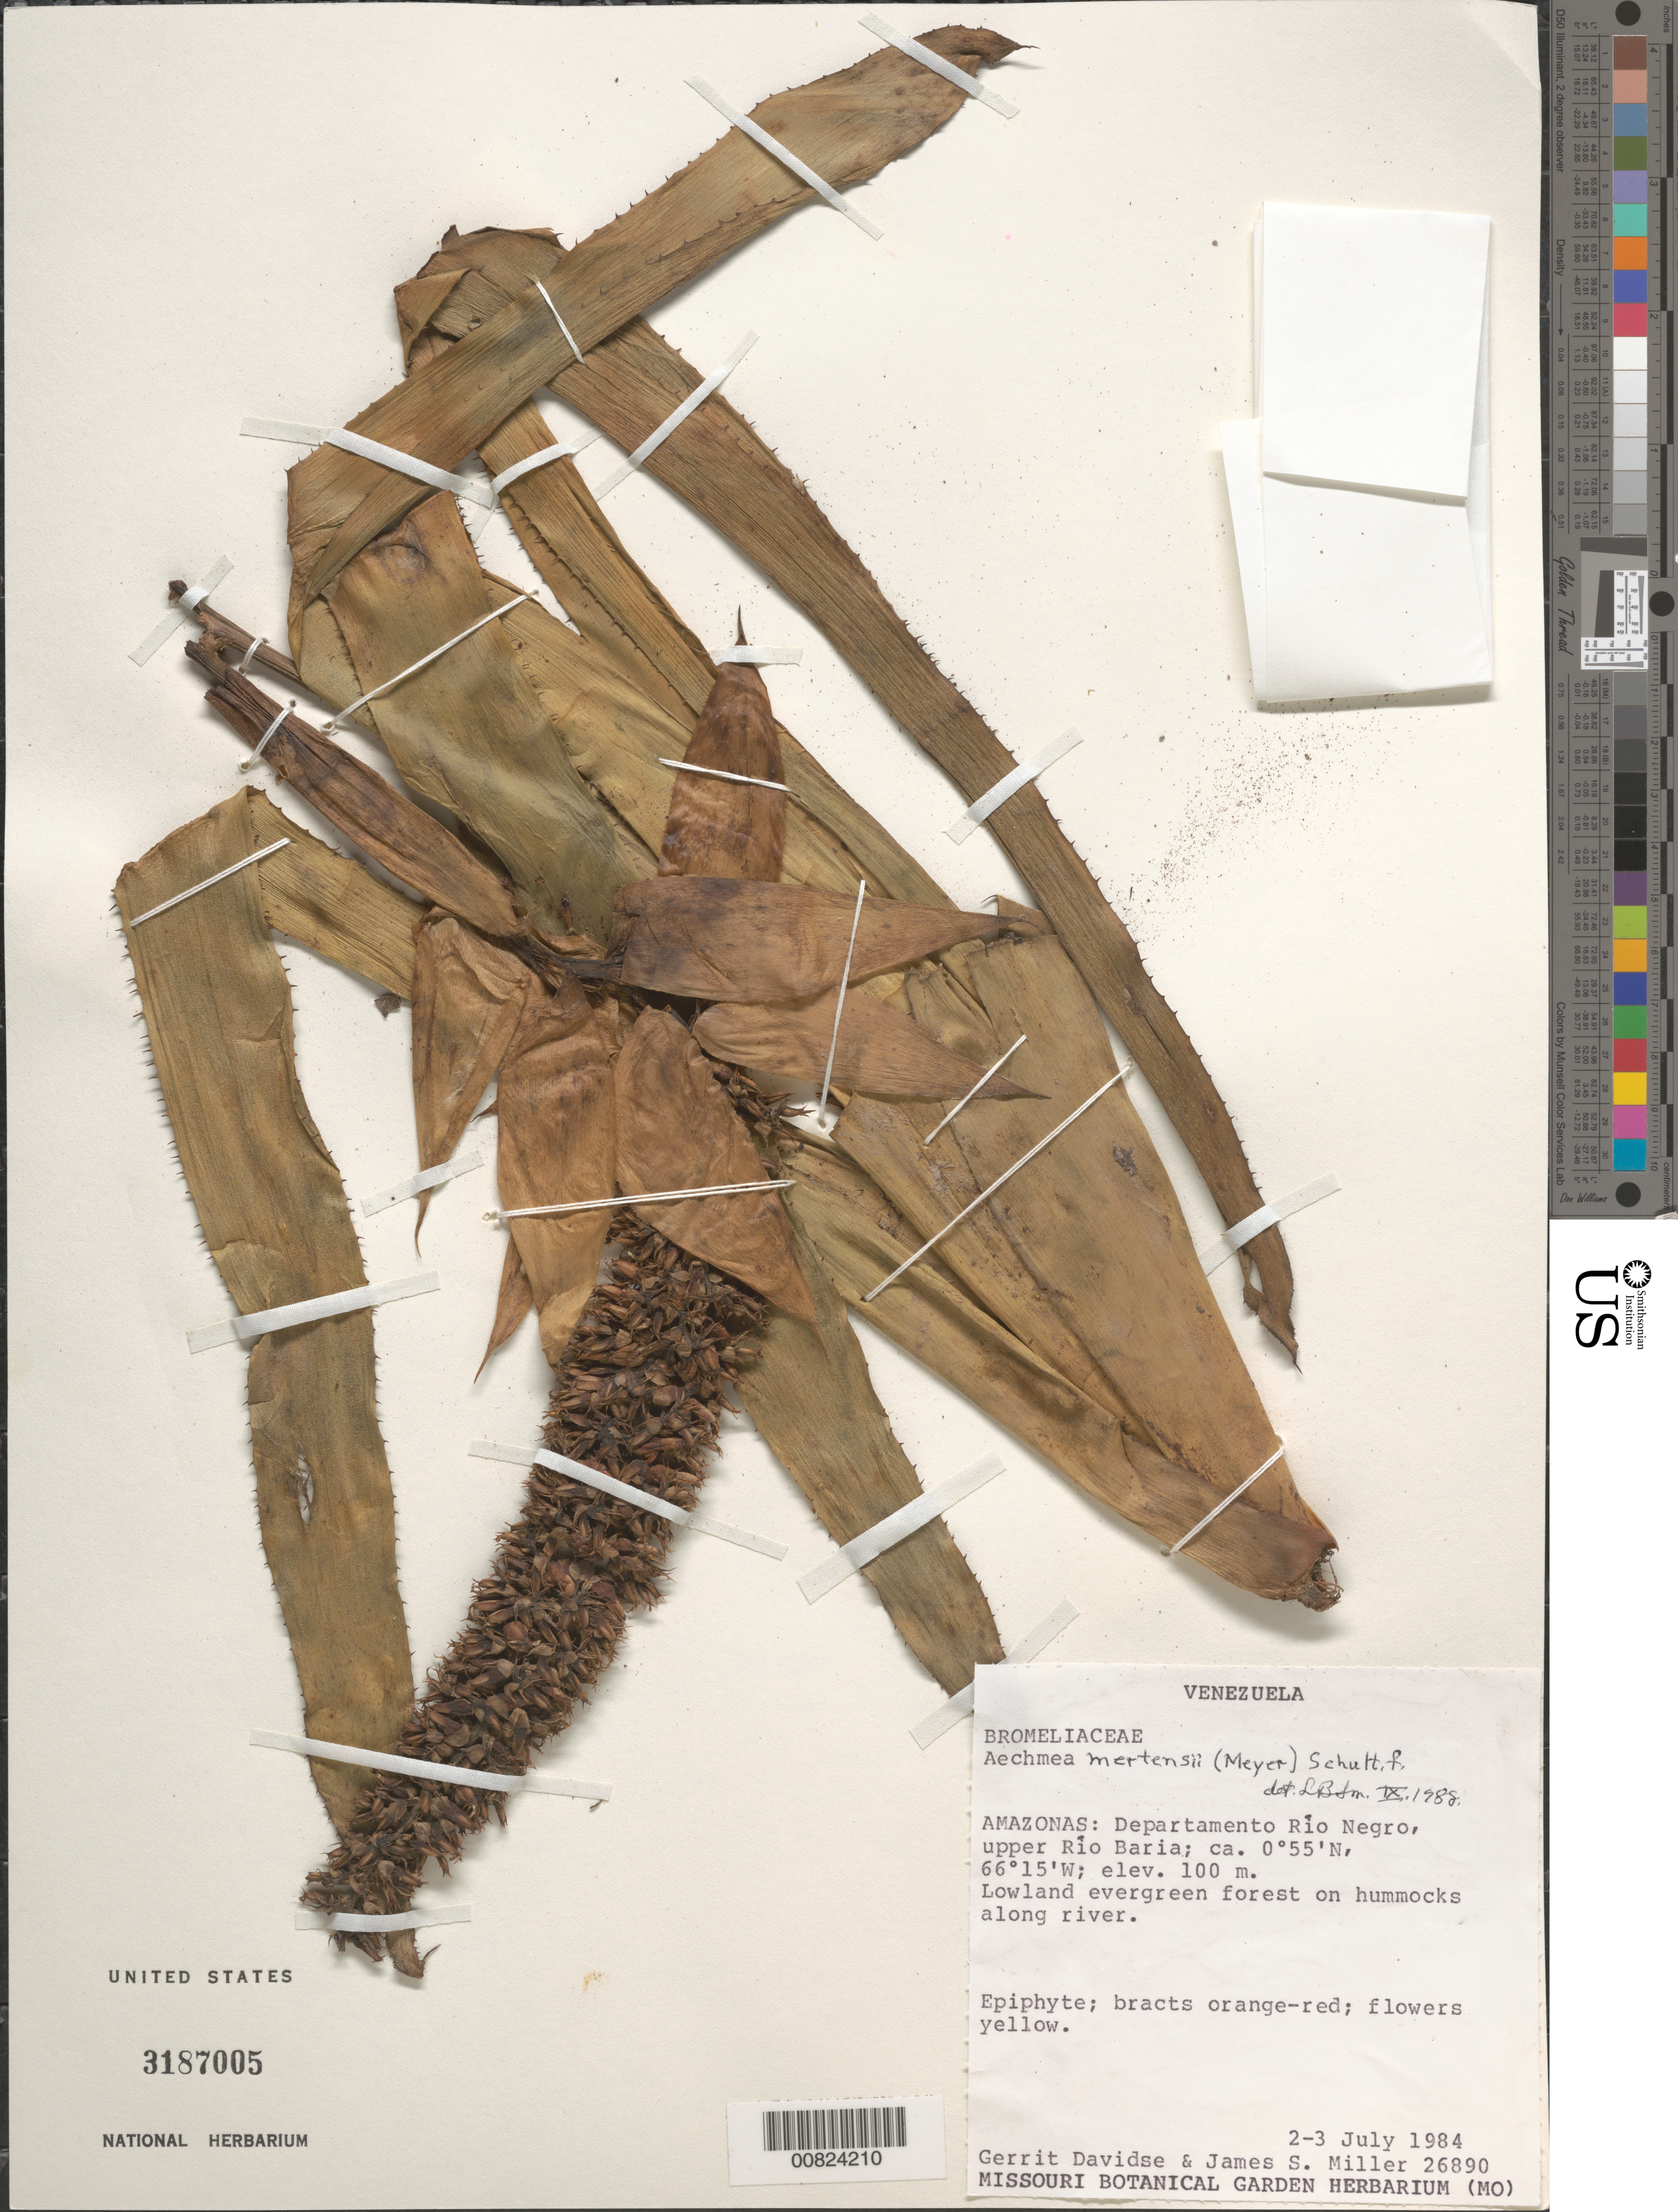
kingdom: Plantae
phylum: Tracheophyta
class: Liliopsida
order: Poales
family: Bromeliaceae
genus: Aechmea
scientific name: Aechmea mertensii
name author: (G. Mey.) Schult. & Schult. f.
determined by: Smith, Lyman B., (US), NMNH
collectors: G. Davidse & J. S. Miller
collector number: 26890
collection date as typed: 2-Jul-84 and 3-Jul-84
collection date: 1984-07-02,1984-07-03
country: Venezuela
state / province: Amazonas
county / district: Río Negro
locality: Río Baria, upper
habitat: Lowland evergreen forest on hummocks along river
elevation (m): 100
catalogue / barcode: US 3187005